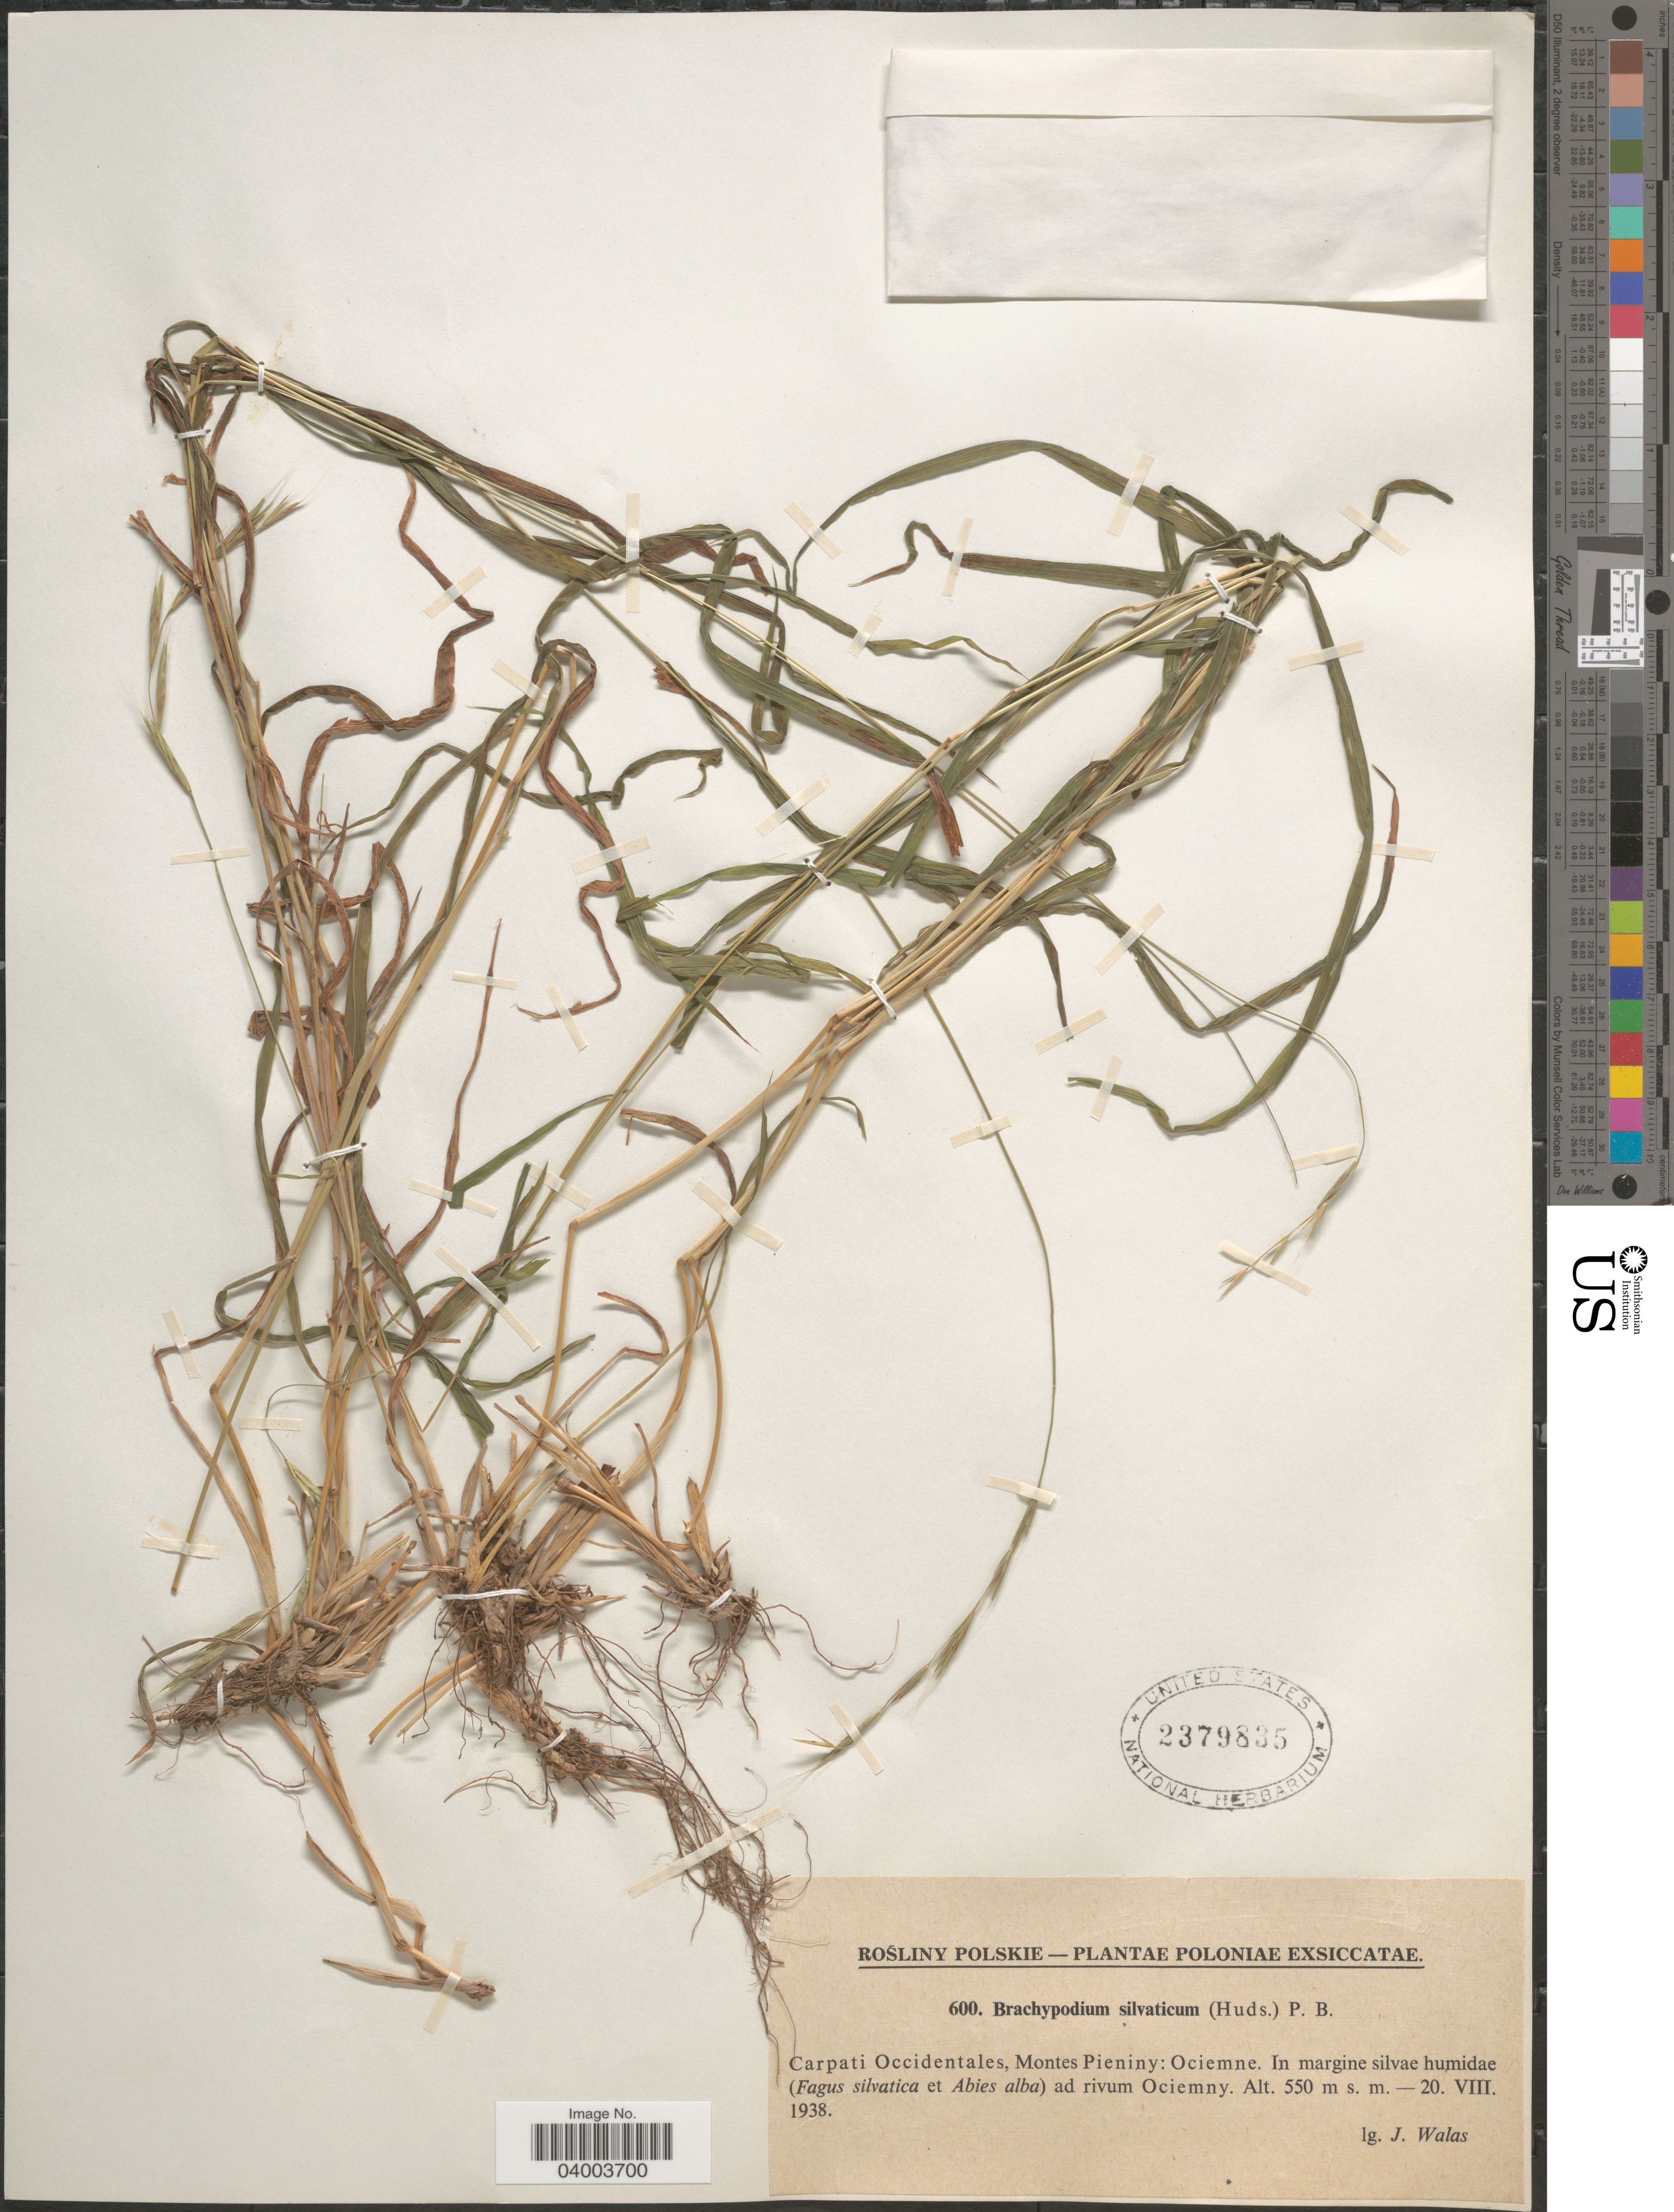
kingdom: Plantae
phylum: Tracheophyta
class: Liliopsida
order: Poales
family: Poaceae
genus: Brachypodium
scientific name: Brachypodium sylvaticum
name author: (Huds.) P. Beauv.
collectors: J. Walas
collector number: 600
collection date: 1938-08-20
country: Poland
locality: Poloniae. Carpati Occidentalis, Montes Pieniny: Ociemne. In margine silvae humidae (Fagus silvatica et Abies alba) ad rivum Ociemny.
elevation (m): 550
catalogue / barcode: US 2379835